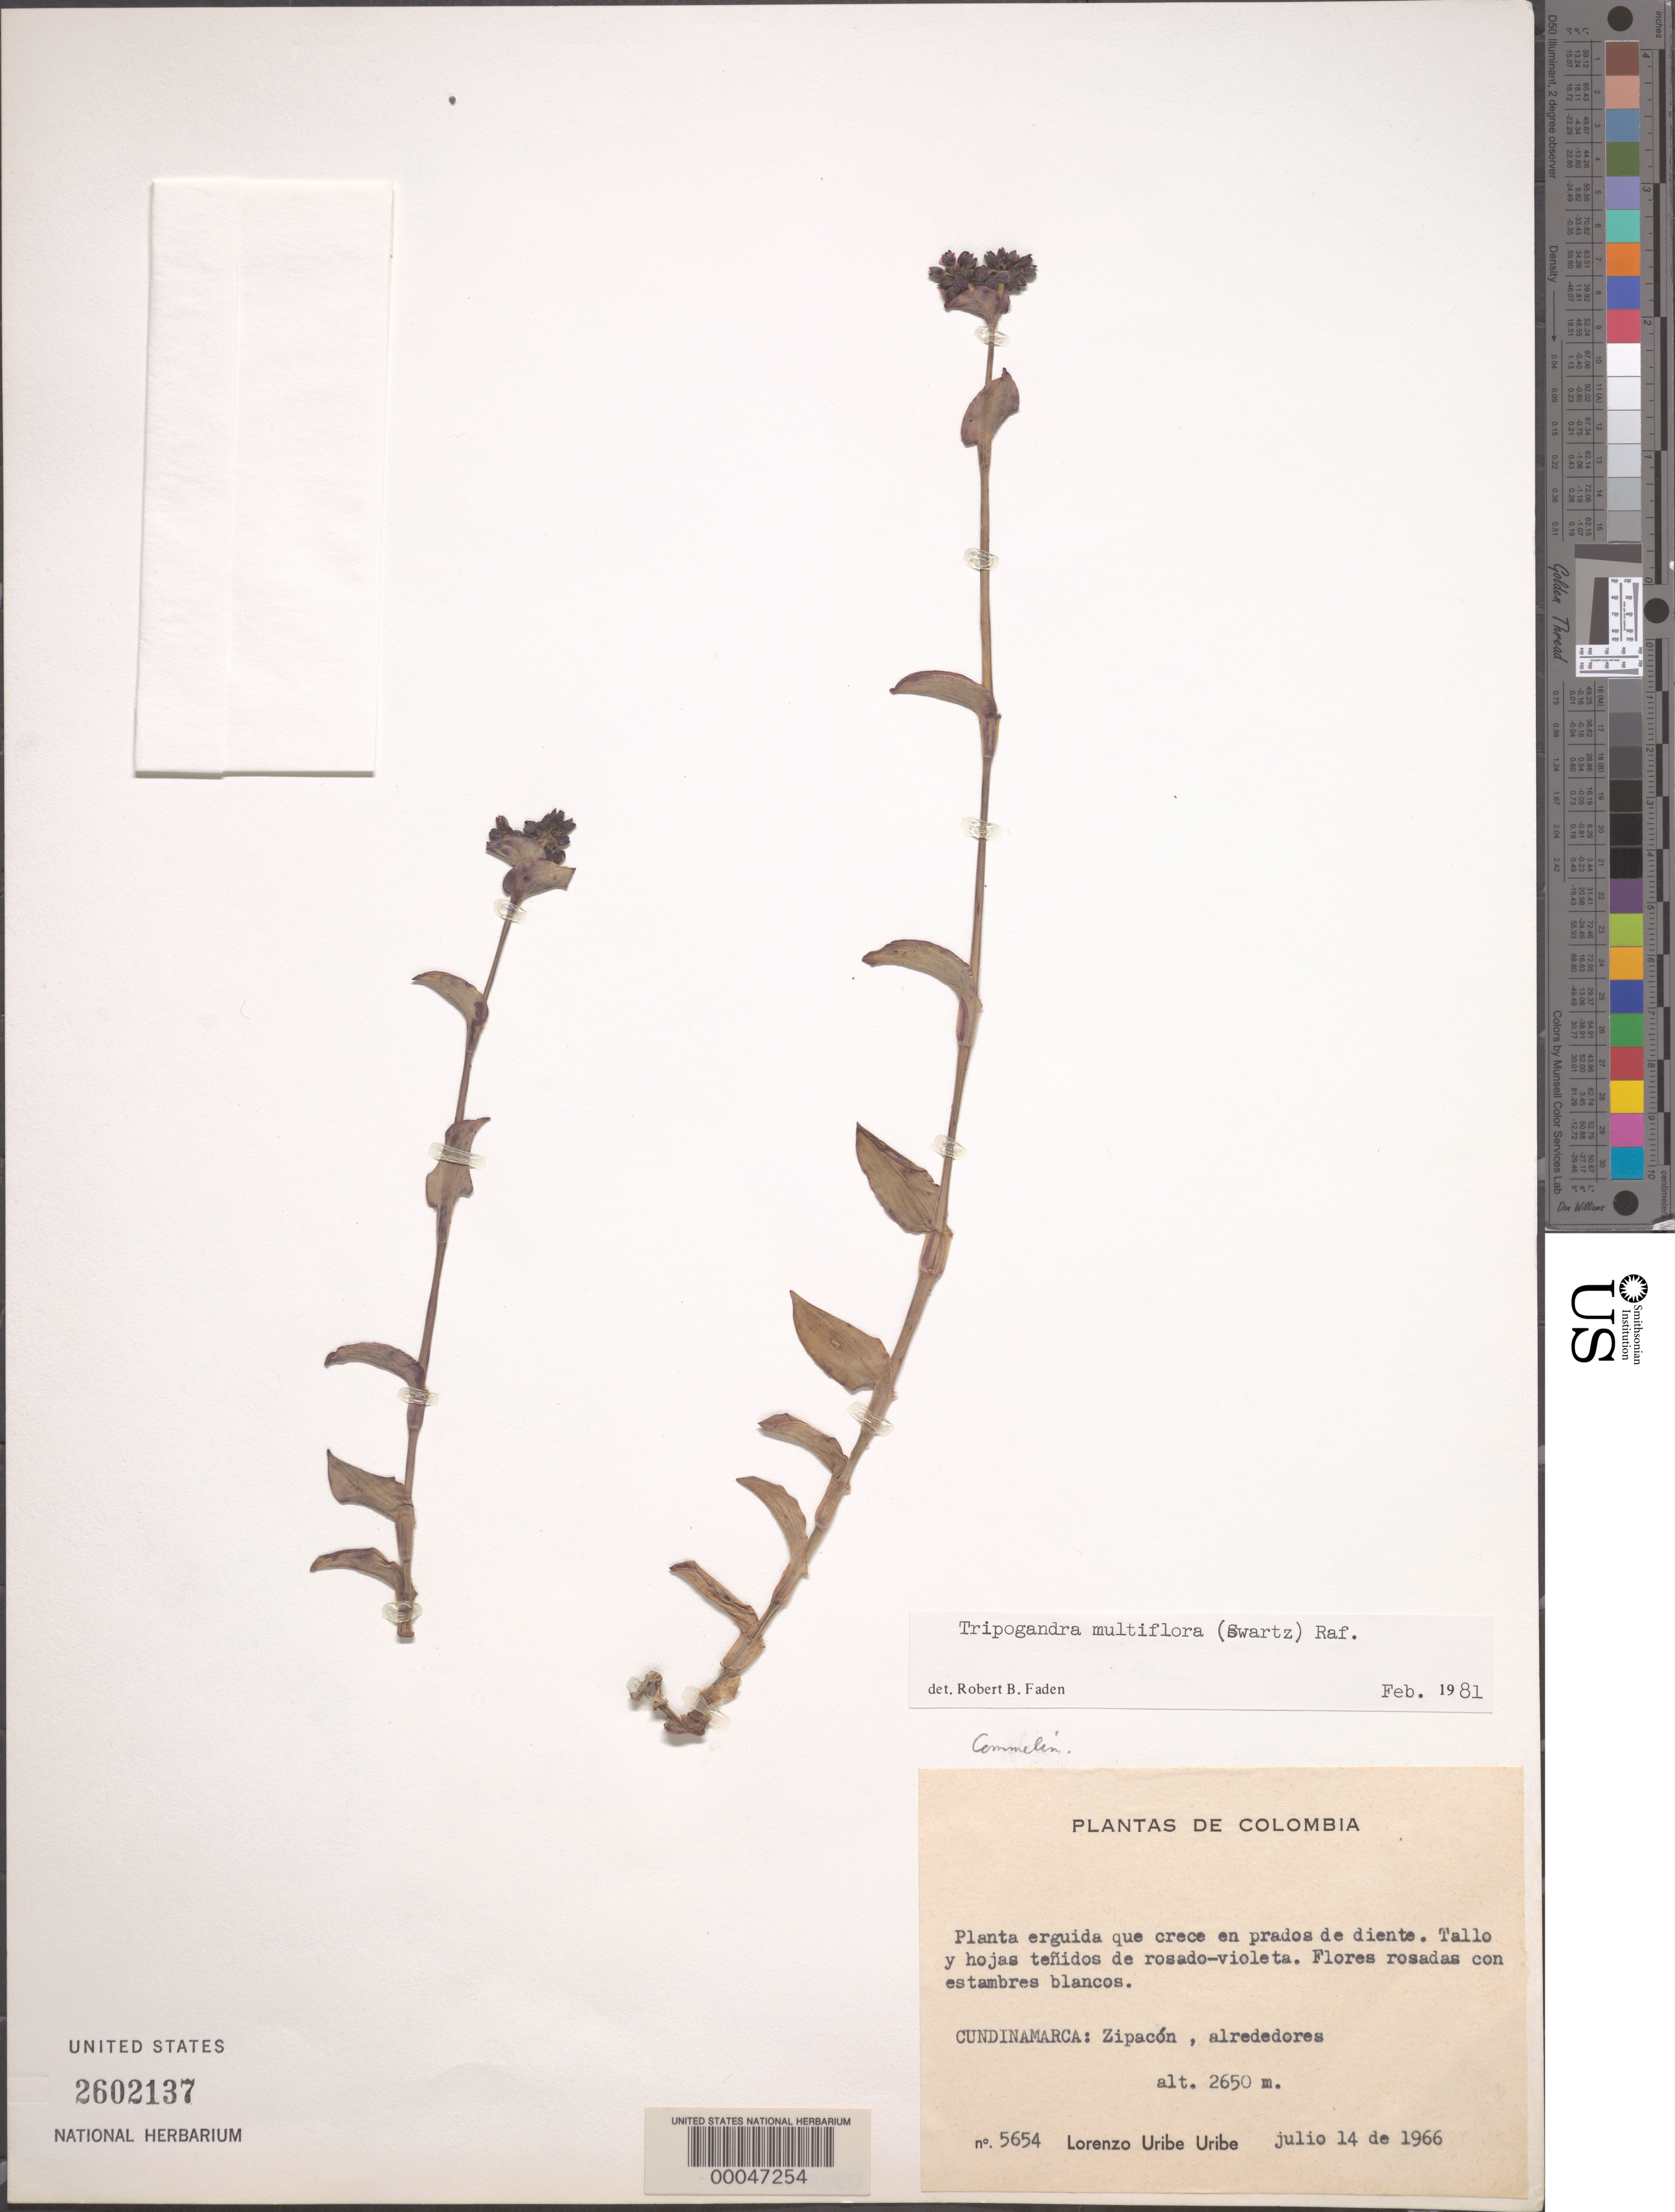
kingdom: Plantae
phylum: Tracheophyta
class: Liliopsida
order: Commelinales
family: Commelinaceae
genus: Tripogandra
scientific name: Tripogandra multiflora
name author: (Sw.) Raf.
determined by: Faden, Robert B., (US), Smithsonian Institution - National Museum of Natural History (UNITED STATES)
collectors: L. Uribe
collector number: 5654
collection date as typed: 14 Jul 1966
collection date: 1966-07-14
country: Colombia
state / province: Cundinamarca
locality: Zipacon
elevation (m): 2650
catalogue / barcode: US 2602137